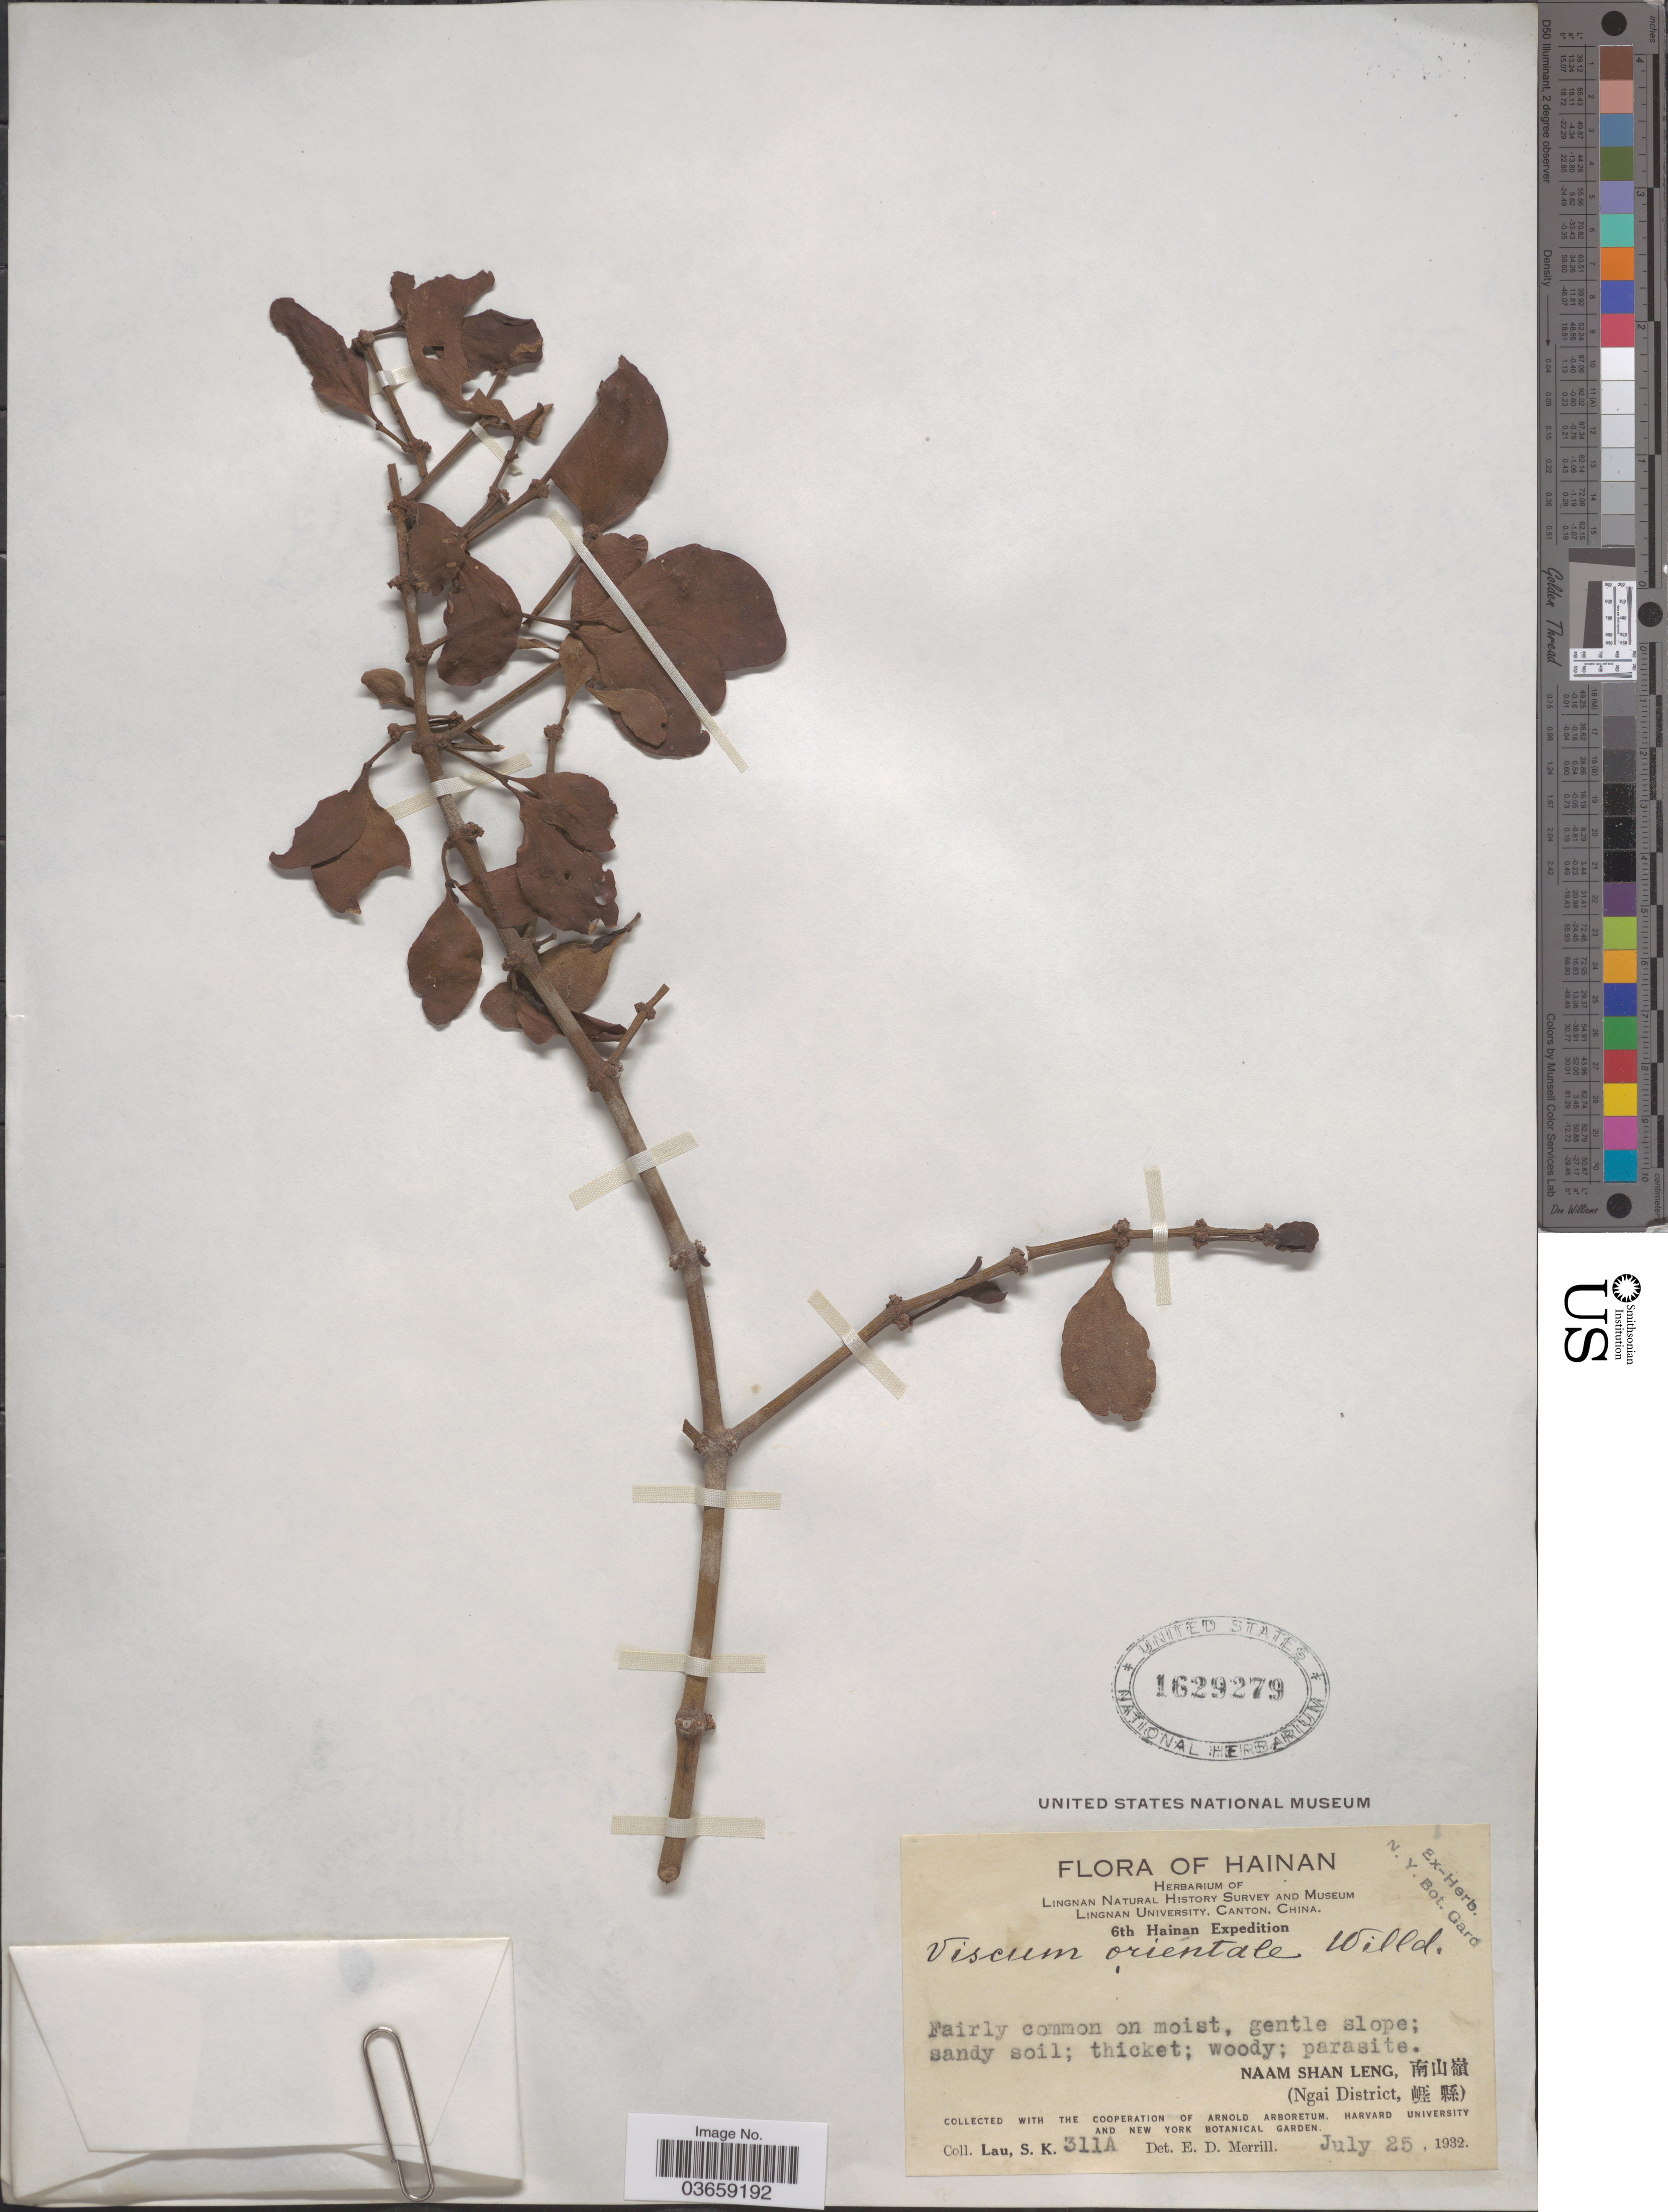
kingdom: Plantae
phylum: Tracheophyta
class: Magnoliopsida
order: Santalales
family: Viscaceae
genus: Viscum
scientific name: Viscum orientale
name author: DC.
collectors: S. K. Lau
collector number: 311A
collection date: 1932-07-25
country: China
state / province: Hainan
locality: Naam Shan Leng. (Ngai District).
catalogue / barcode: US 1629279